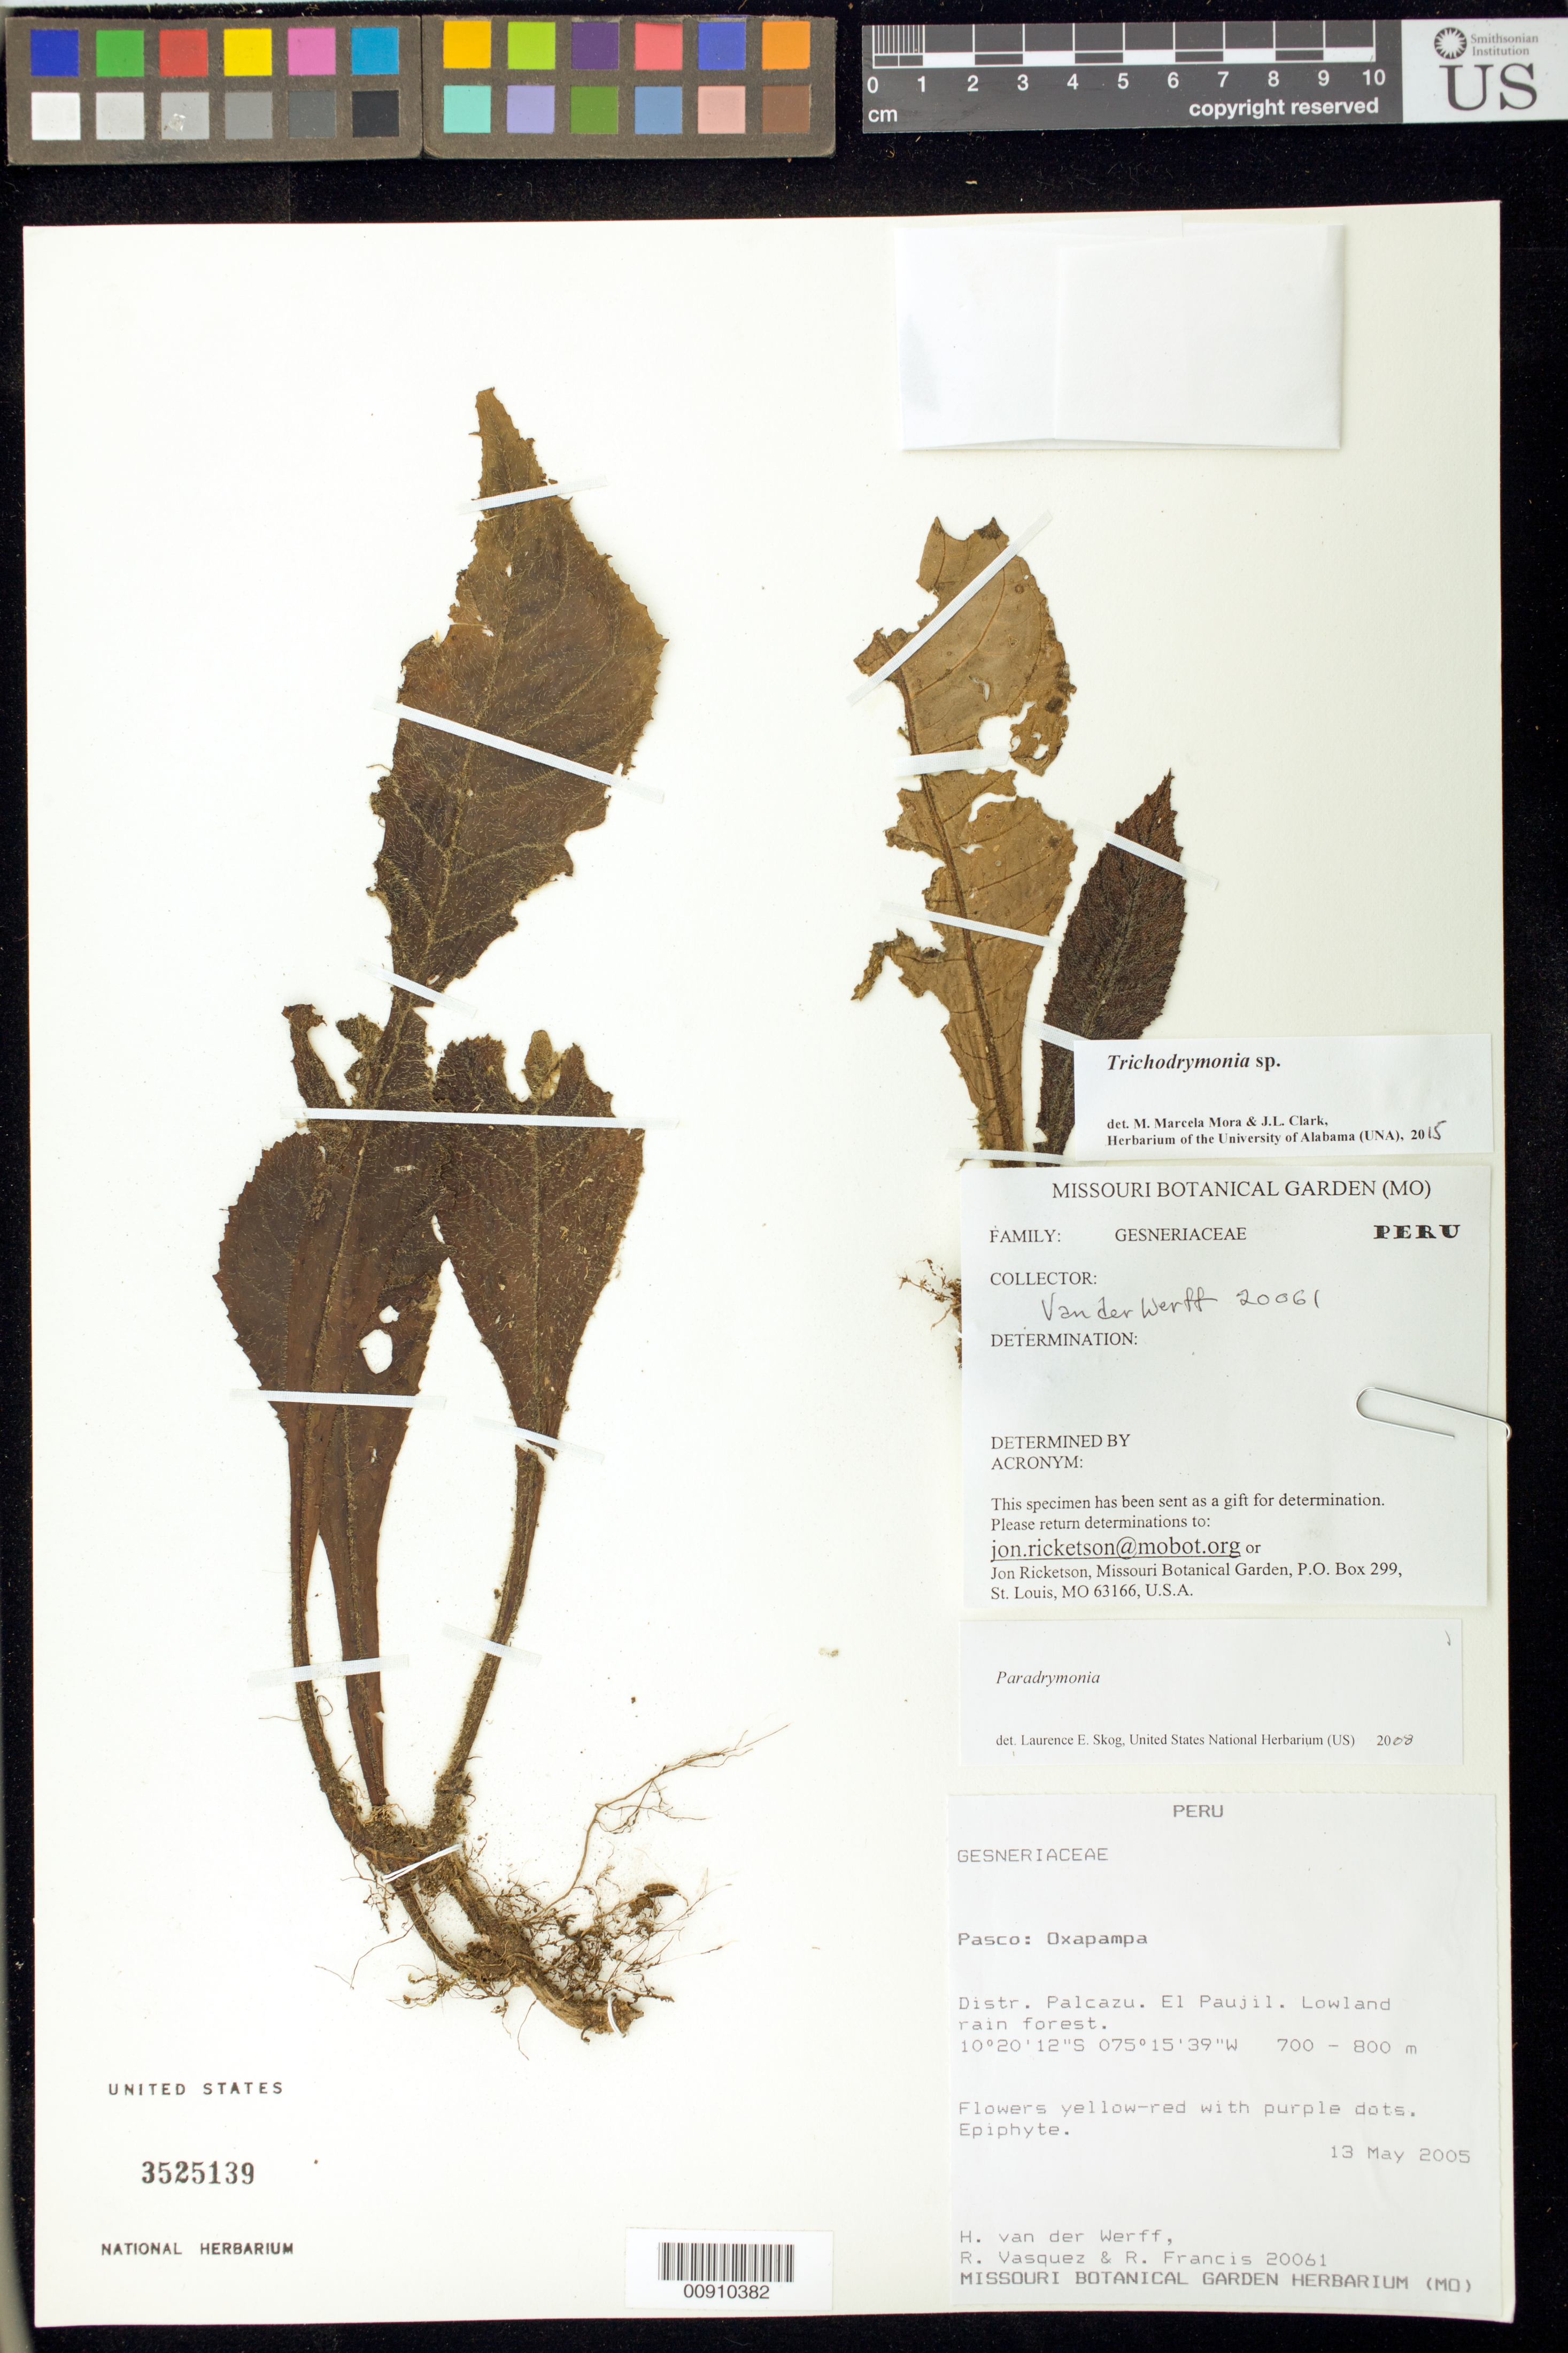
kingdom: Plantae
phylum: Tracheophyta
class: Magnoliopsida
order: Lamiales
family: Gesneriaceae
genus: Trichodrymonia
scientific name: Trichodrymonia sp.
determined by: Mora, M. M.; Clark, J. L.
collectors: H. van der Werff, R. Vásquez & R. Francis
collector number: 20061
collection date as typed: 13 May 2005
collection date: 2005-05-13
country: Peru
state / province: Pasco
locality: Pasco: Oxapampa. Distr. Palcazu. El Paujil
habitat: Lowland rain forest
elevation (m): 700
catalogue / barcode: US 3525139